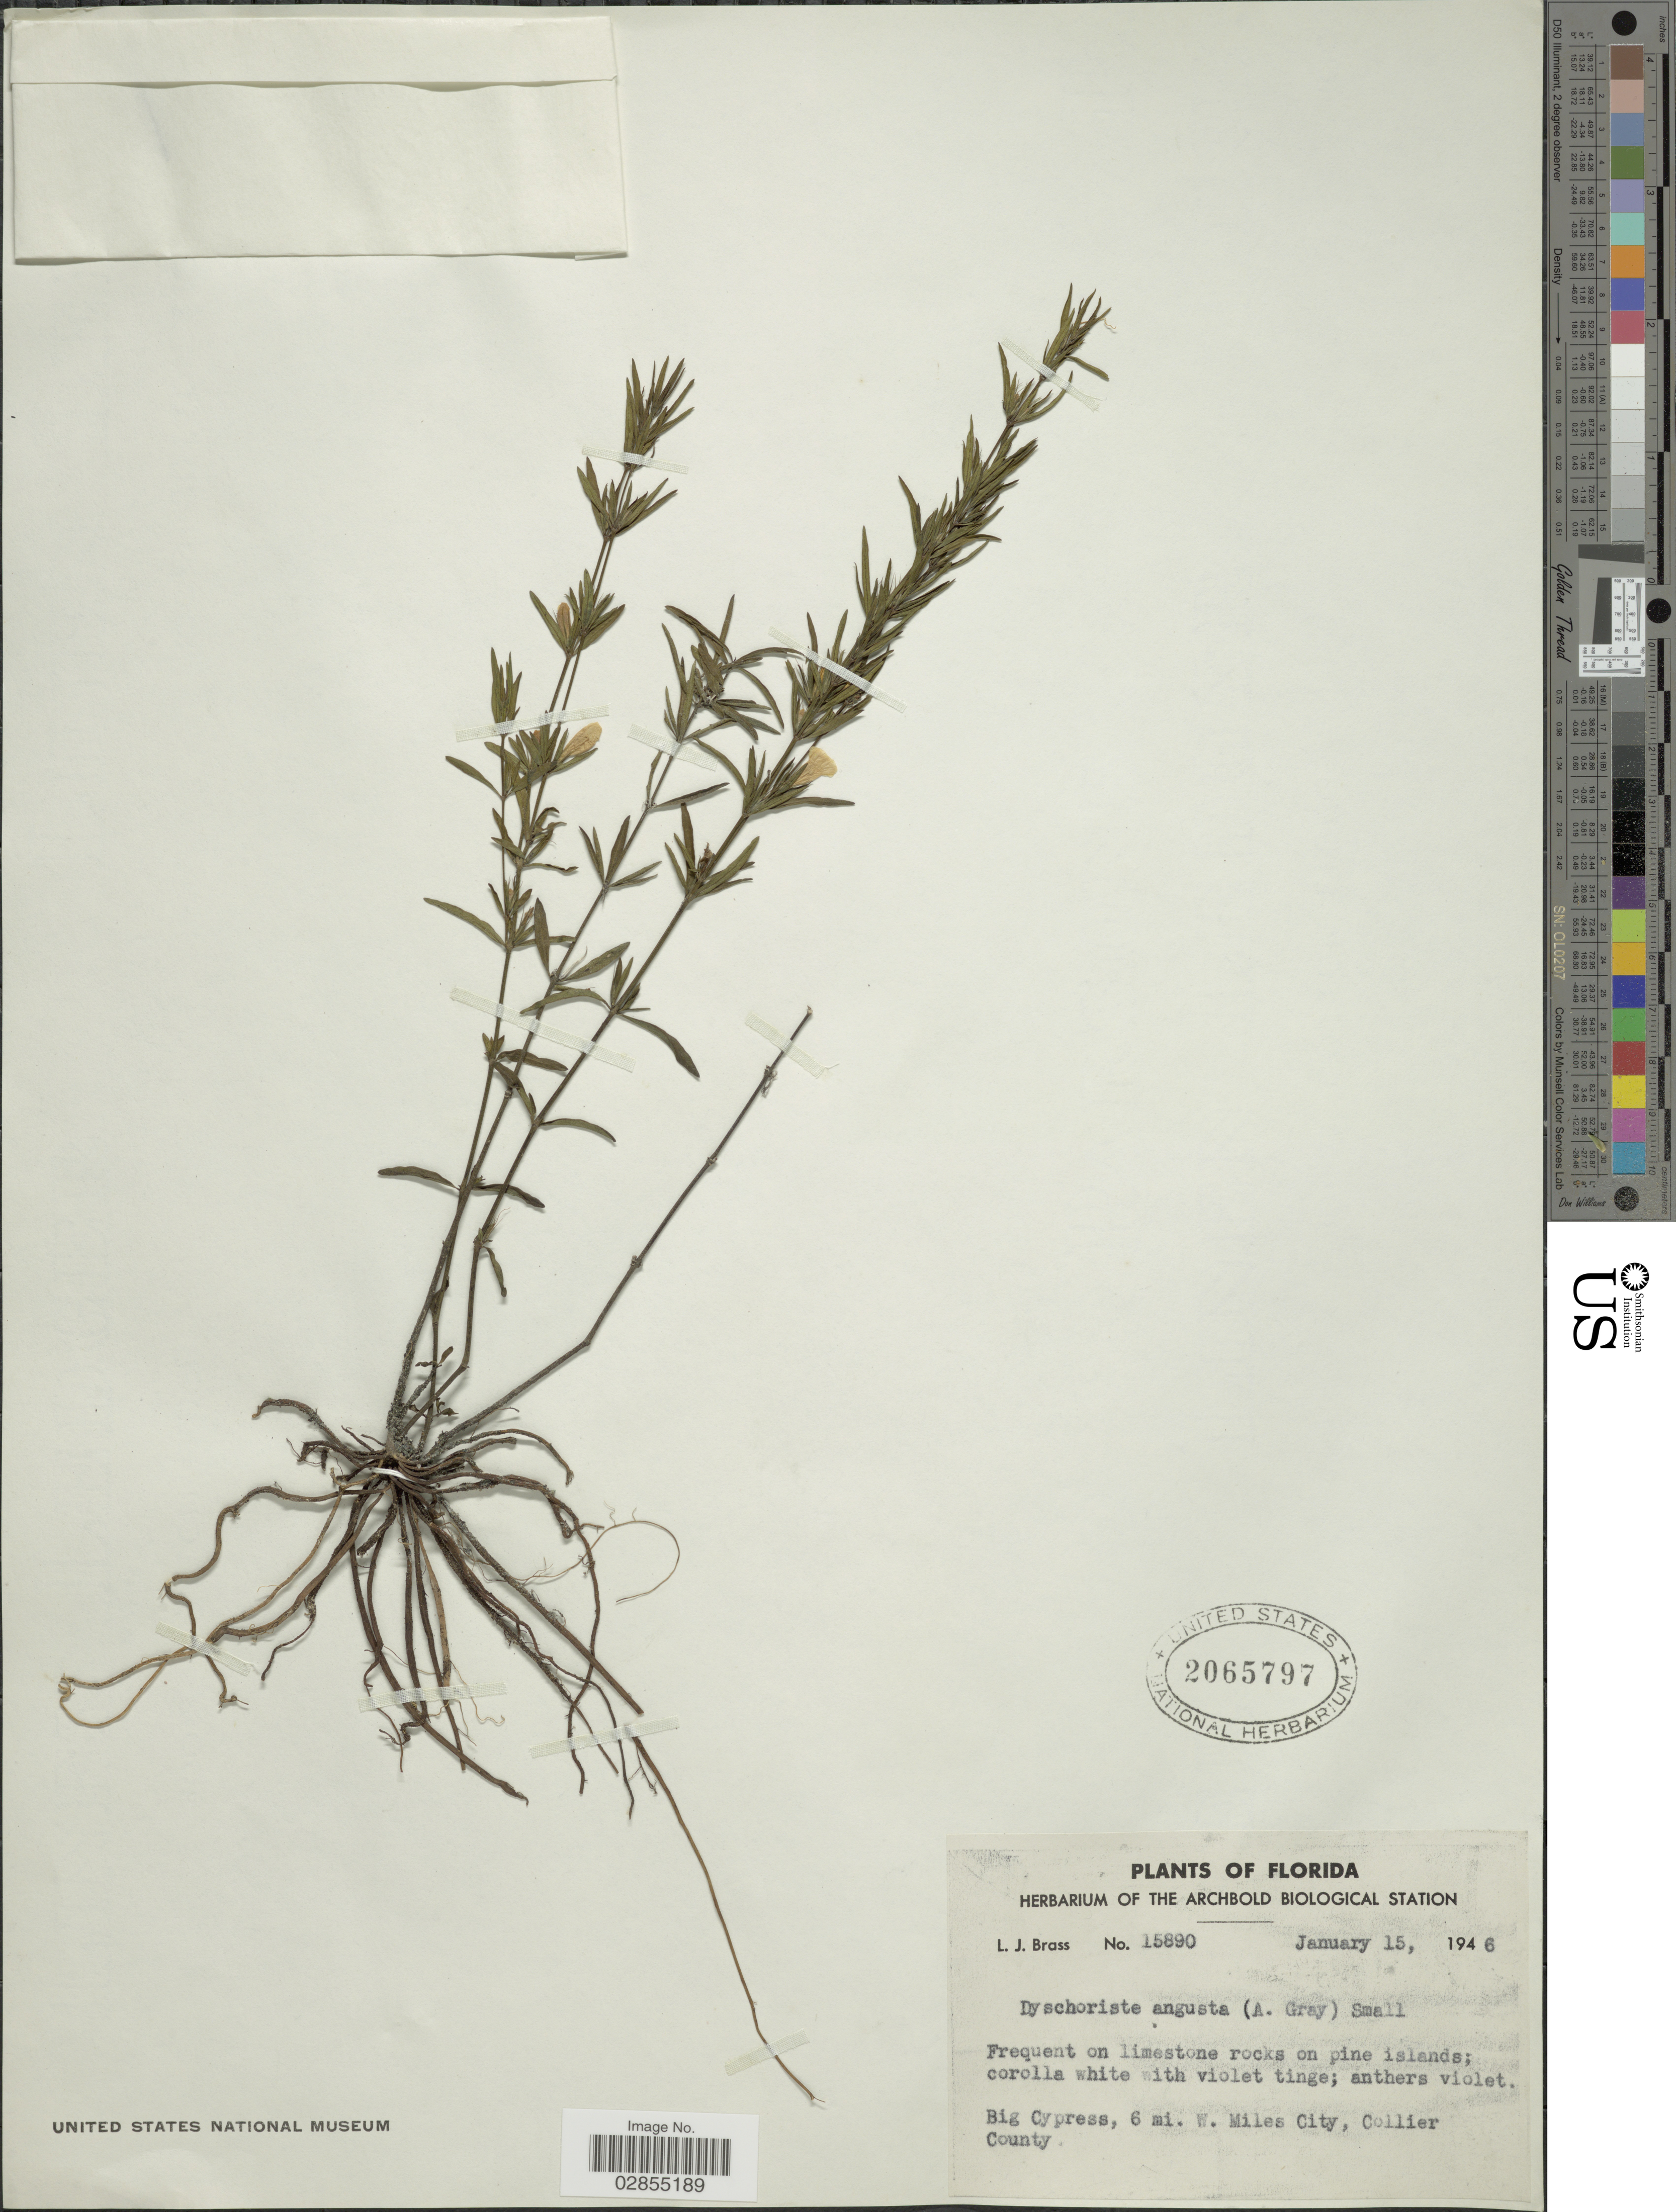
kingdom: Plantae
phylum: Tracheophyta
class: Magnoliopsida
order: Lamiales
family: Acanthaceae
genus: Dyschoriste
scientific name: Dyschoriste angusta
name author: (A. Gray) Small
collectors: L. J. Brass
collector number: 15890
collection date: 1946-01-15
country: United States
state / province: Florida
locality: Big Cypress, 6 mi. W. Miles City, Collier County.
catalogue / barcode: US 2065797